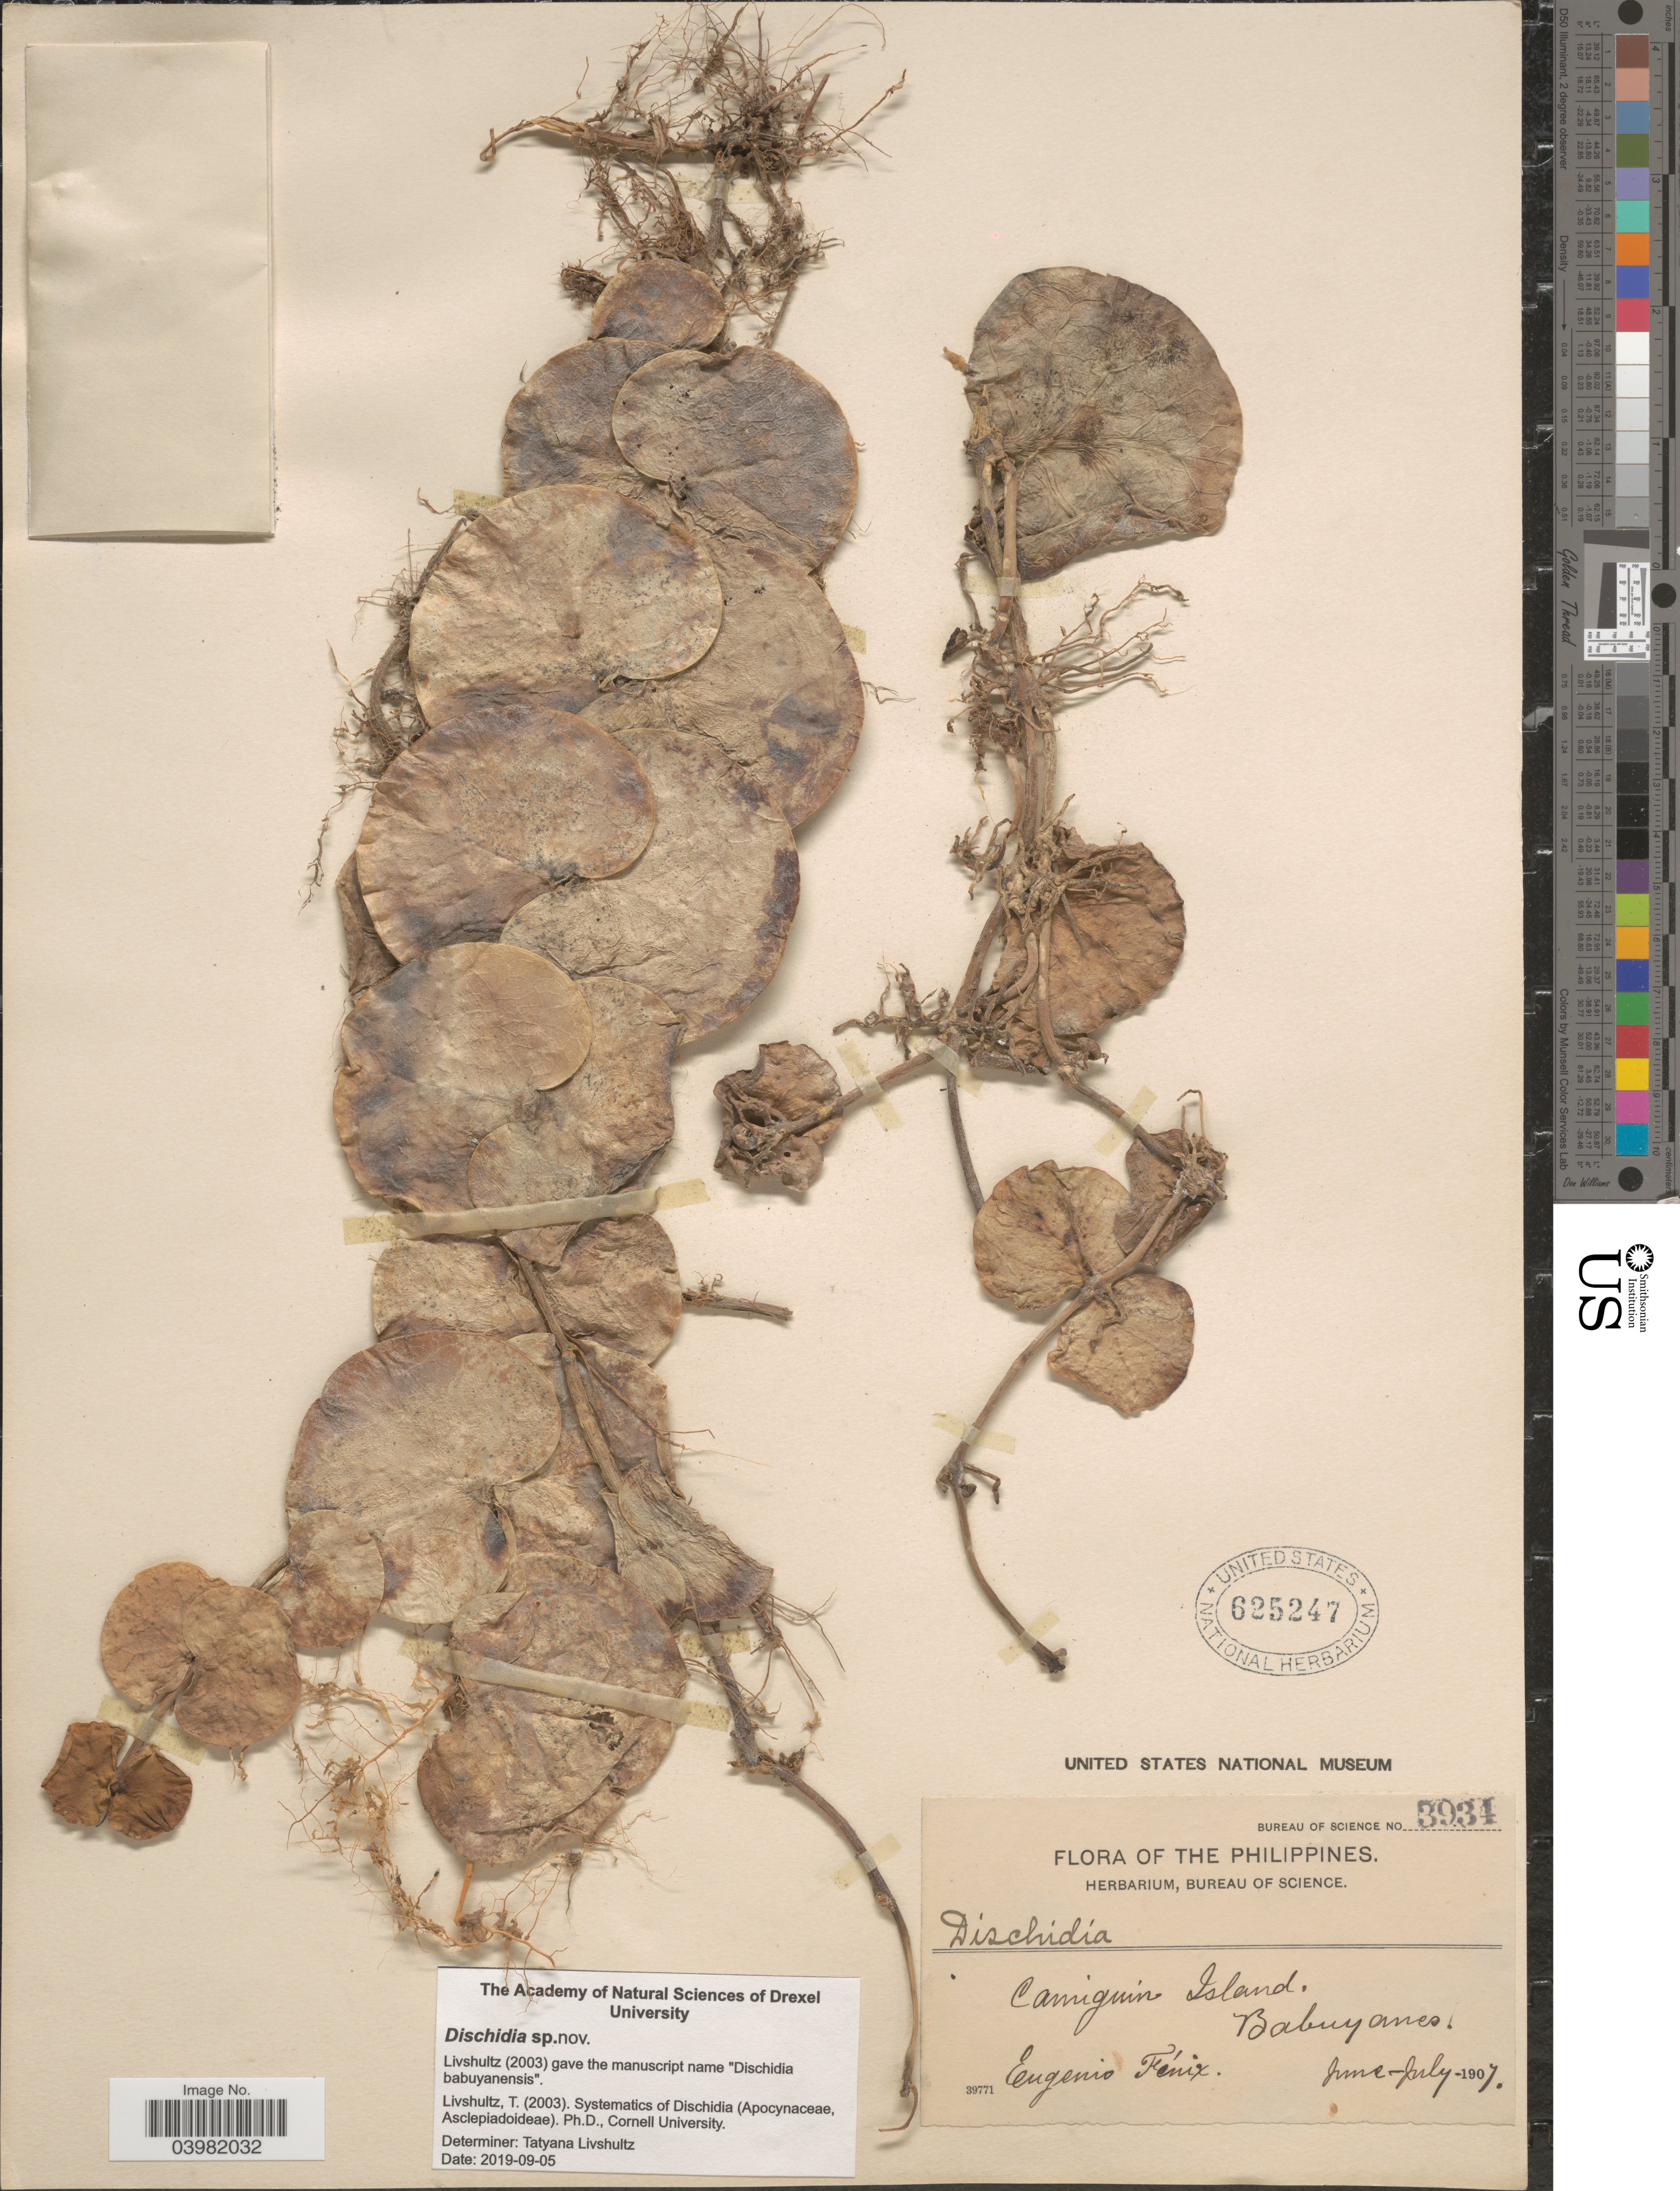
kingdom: Plantae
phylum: Tracheophyta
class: Magnoliopsida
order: Gentianales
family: Apocynaceae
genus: Dischidia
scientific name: Dischidia sp.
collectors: E. Fénix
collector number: Bureau of Science 3934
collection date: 1907-06/1907-07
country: Philippines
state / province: Northern Mindanao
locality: Camiguin Island. Babuyanes.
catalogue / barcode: US 625247